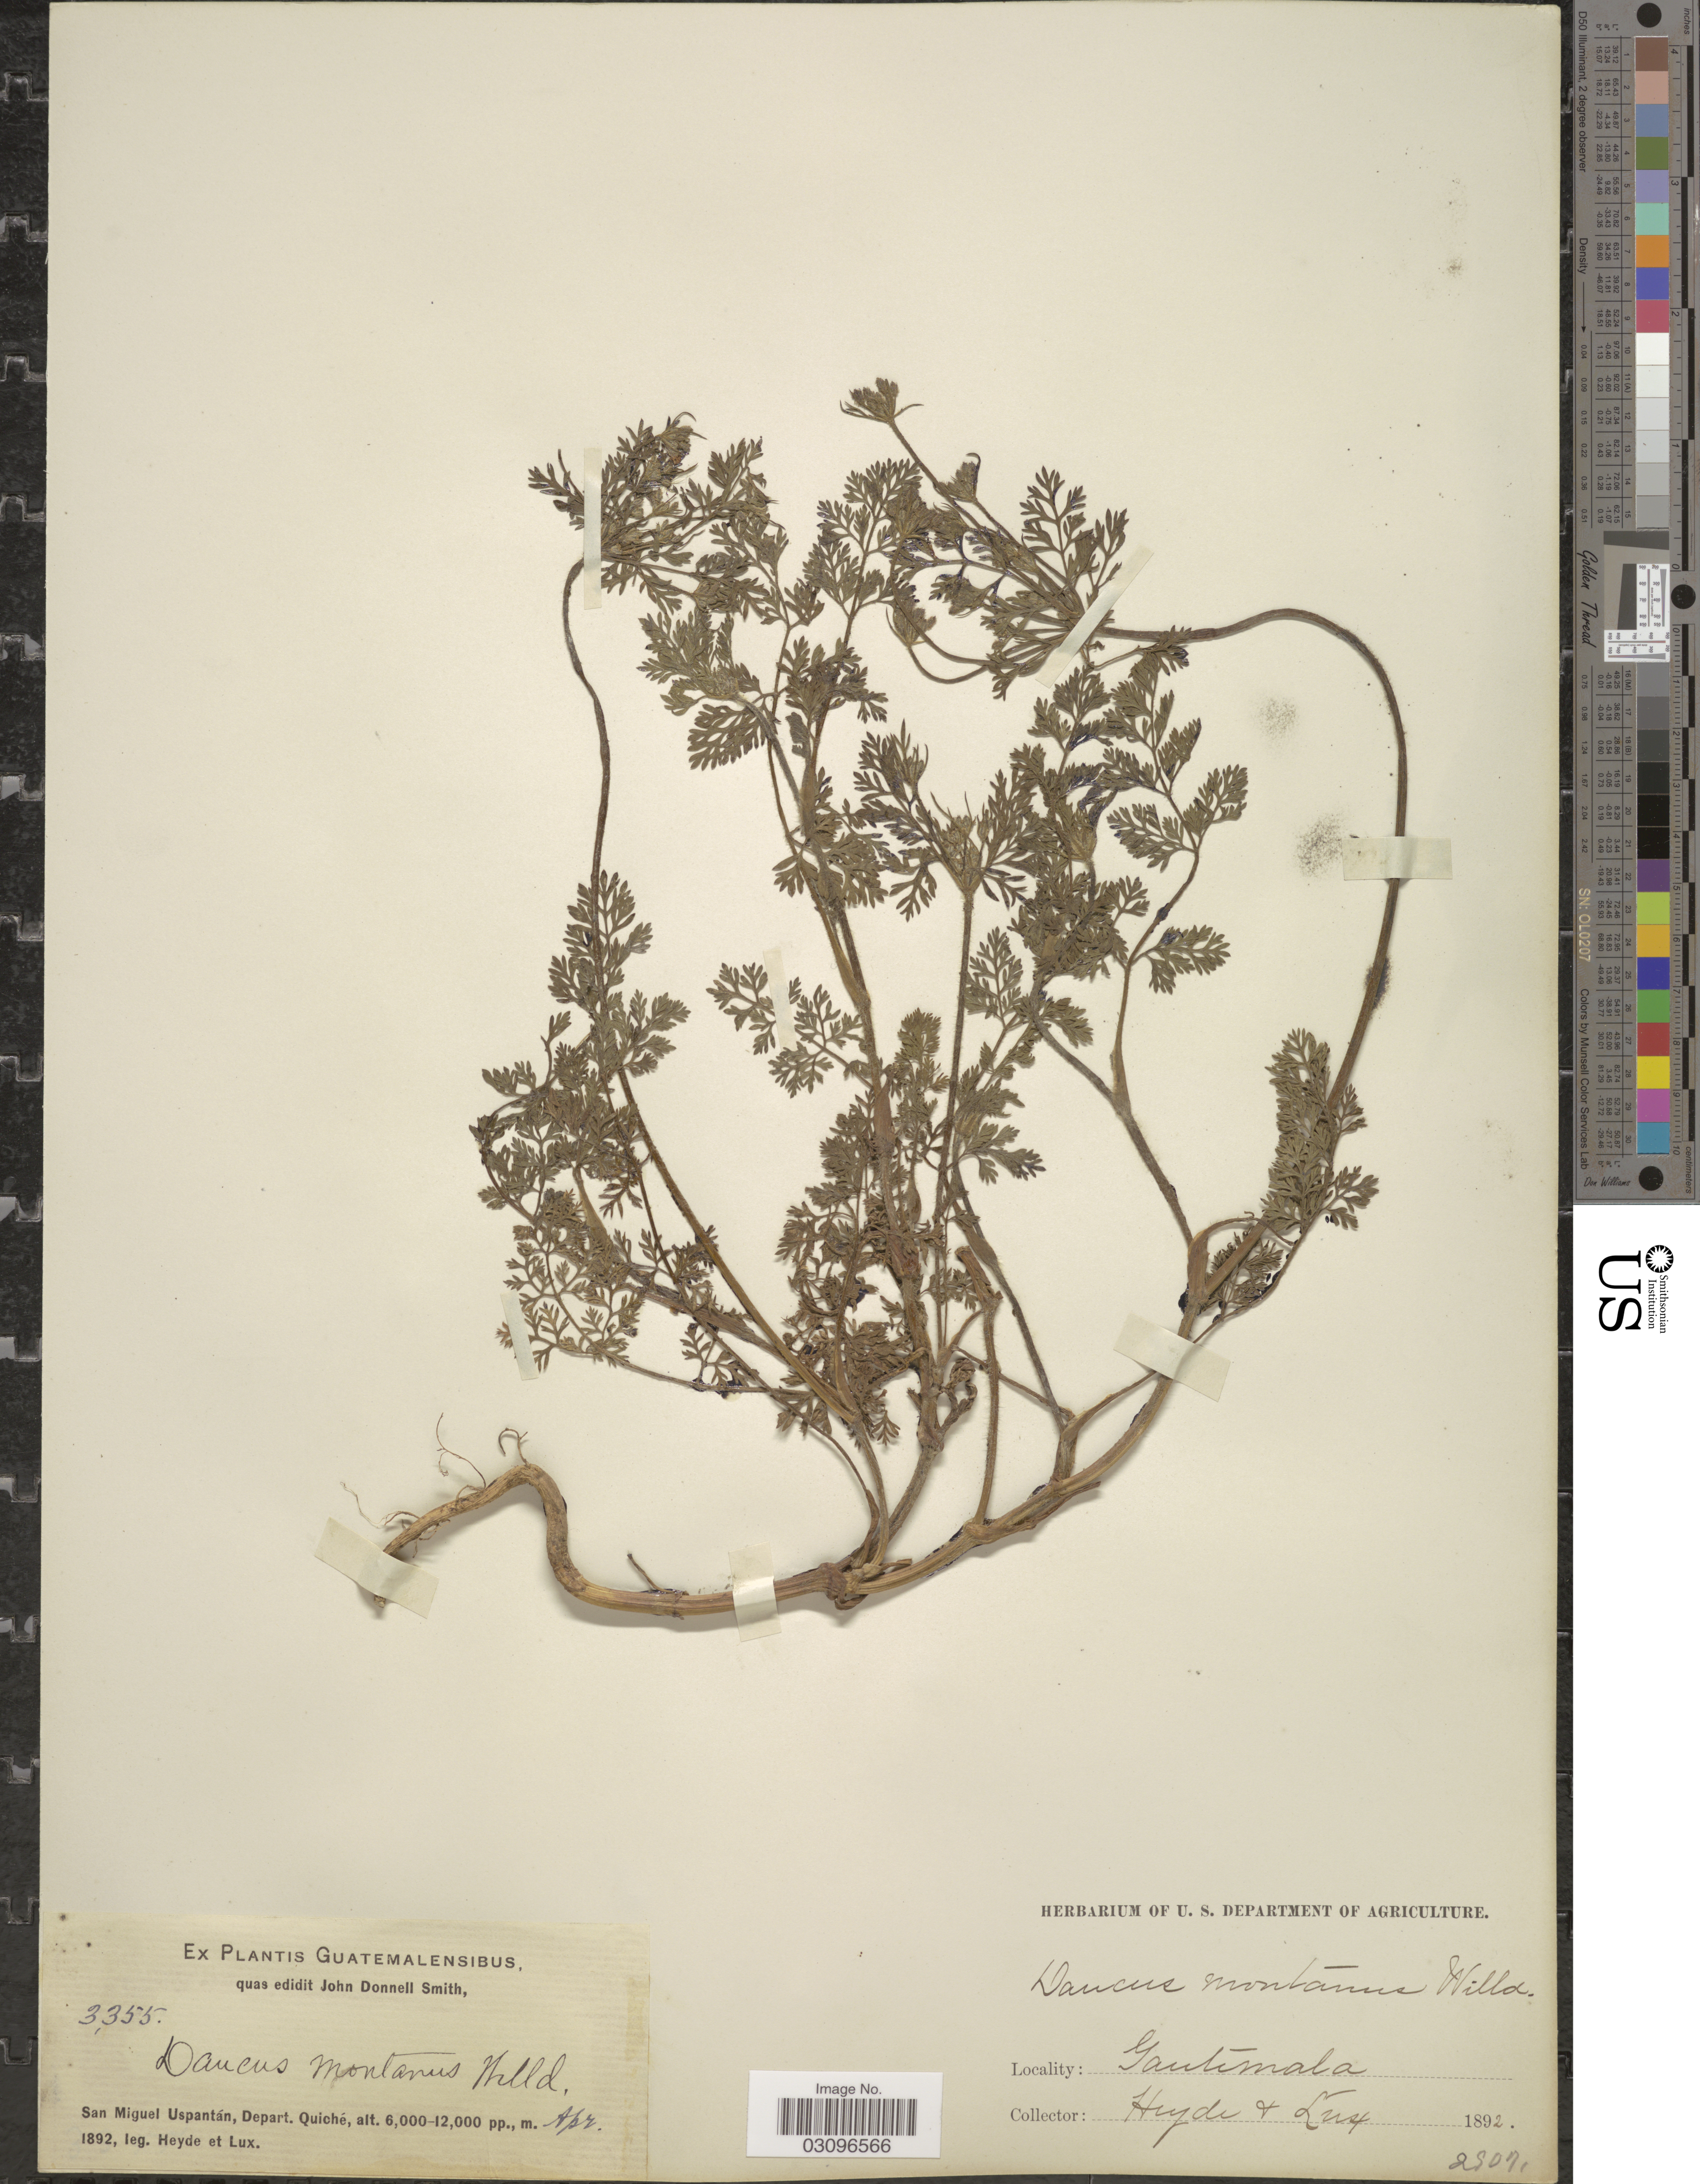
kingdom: Plantae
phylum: Tracheophyta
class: Magnoliopsida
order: Apiales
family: Apiaceae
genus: Daucus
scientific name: Daucus montanus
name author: Humb. & Bonpl. ex Spreng.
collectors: Heyde & Lux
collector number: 3355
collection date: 1892-04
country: Guatemala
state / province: El Quiché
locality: San Miguel Uspantán, Depart. Quiché.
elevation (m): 1829